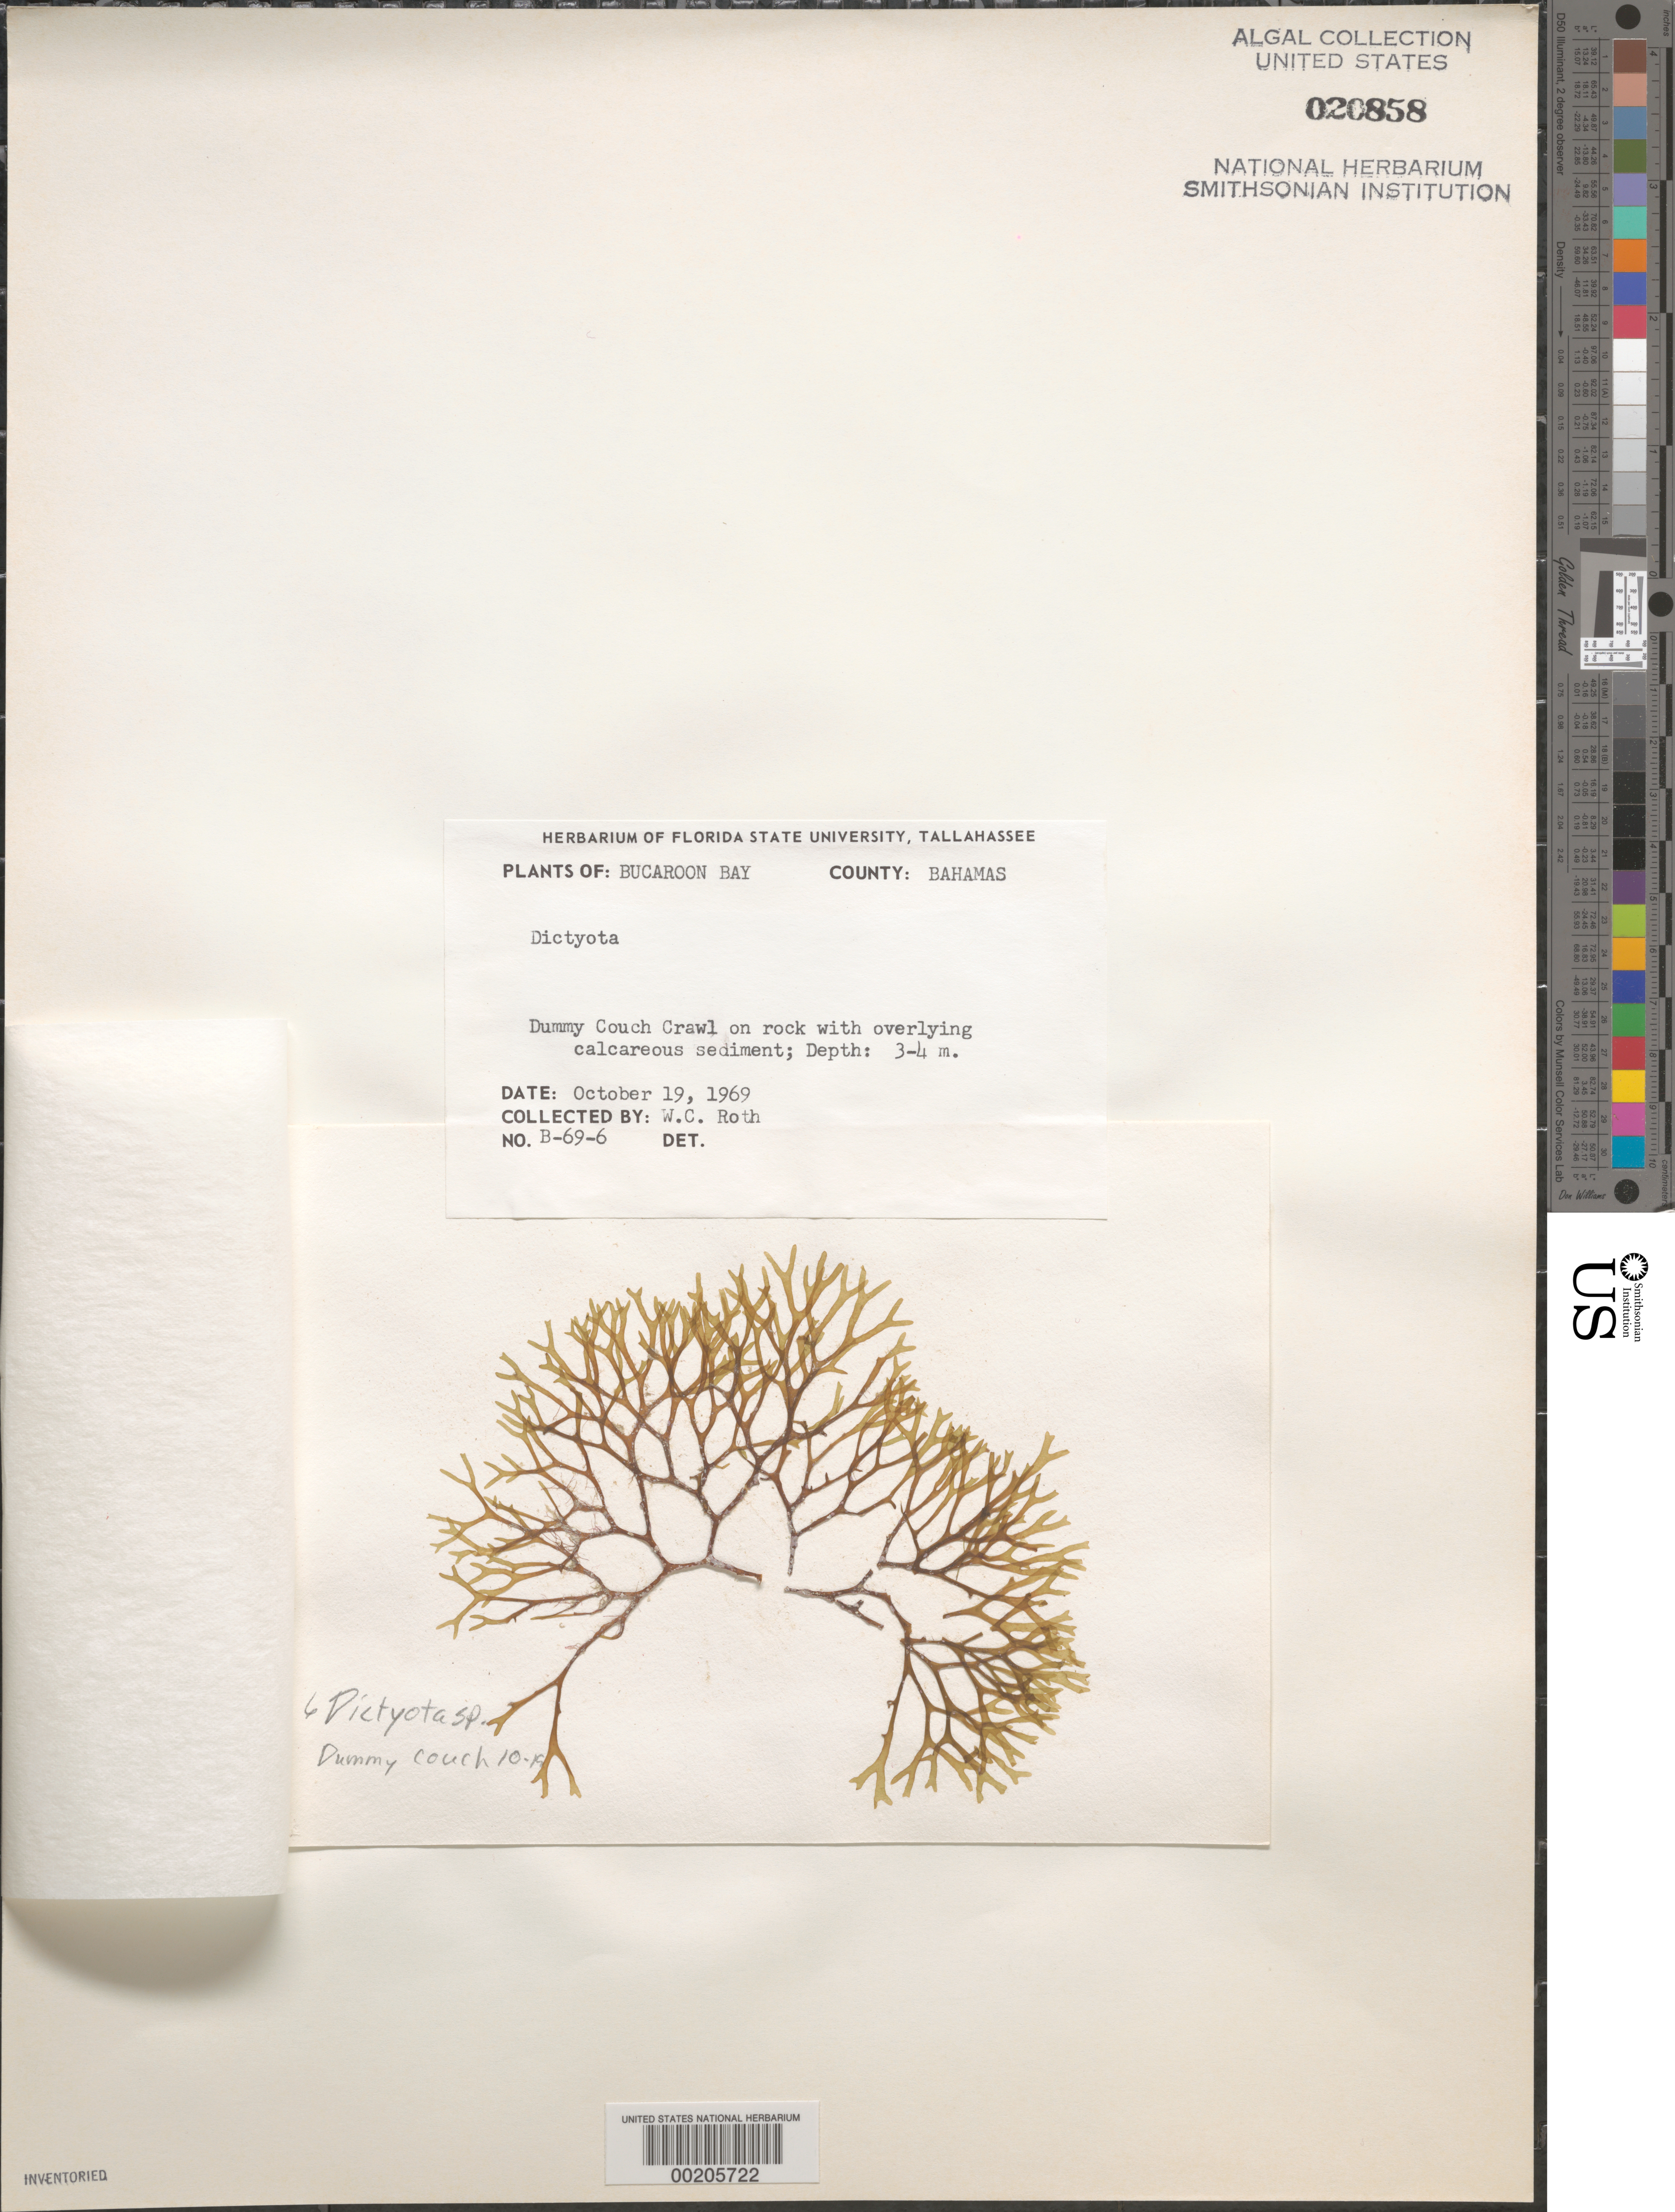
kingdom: Chromista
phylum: Ochrophyta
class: Phaeophyceae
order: Dictyotales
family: Dictyotaceae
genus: Dictyota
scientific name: Dictyota sp.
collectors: W. C. Roth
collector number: B-69-6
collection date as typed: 19 Oct 1969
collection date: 1969-10-19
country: Bahamas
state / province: Abaco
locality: Dummy Couch Crawl, Buckaroon Bay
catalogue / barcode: US 20858